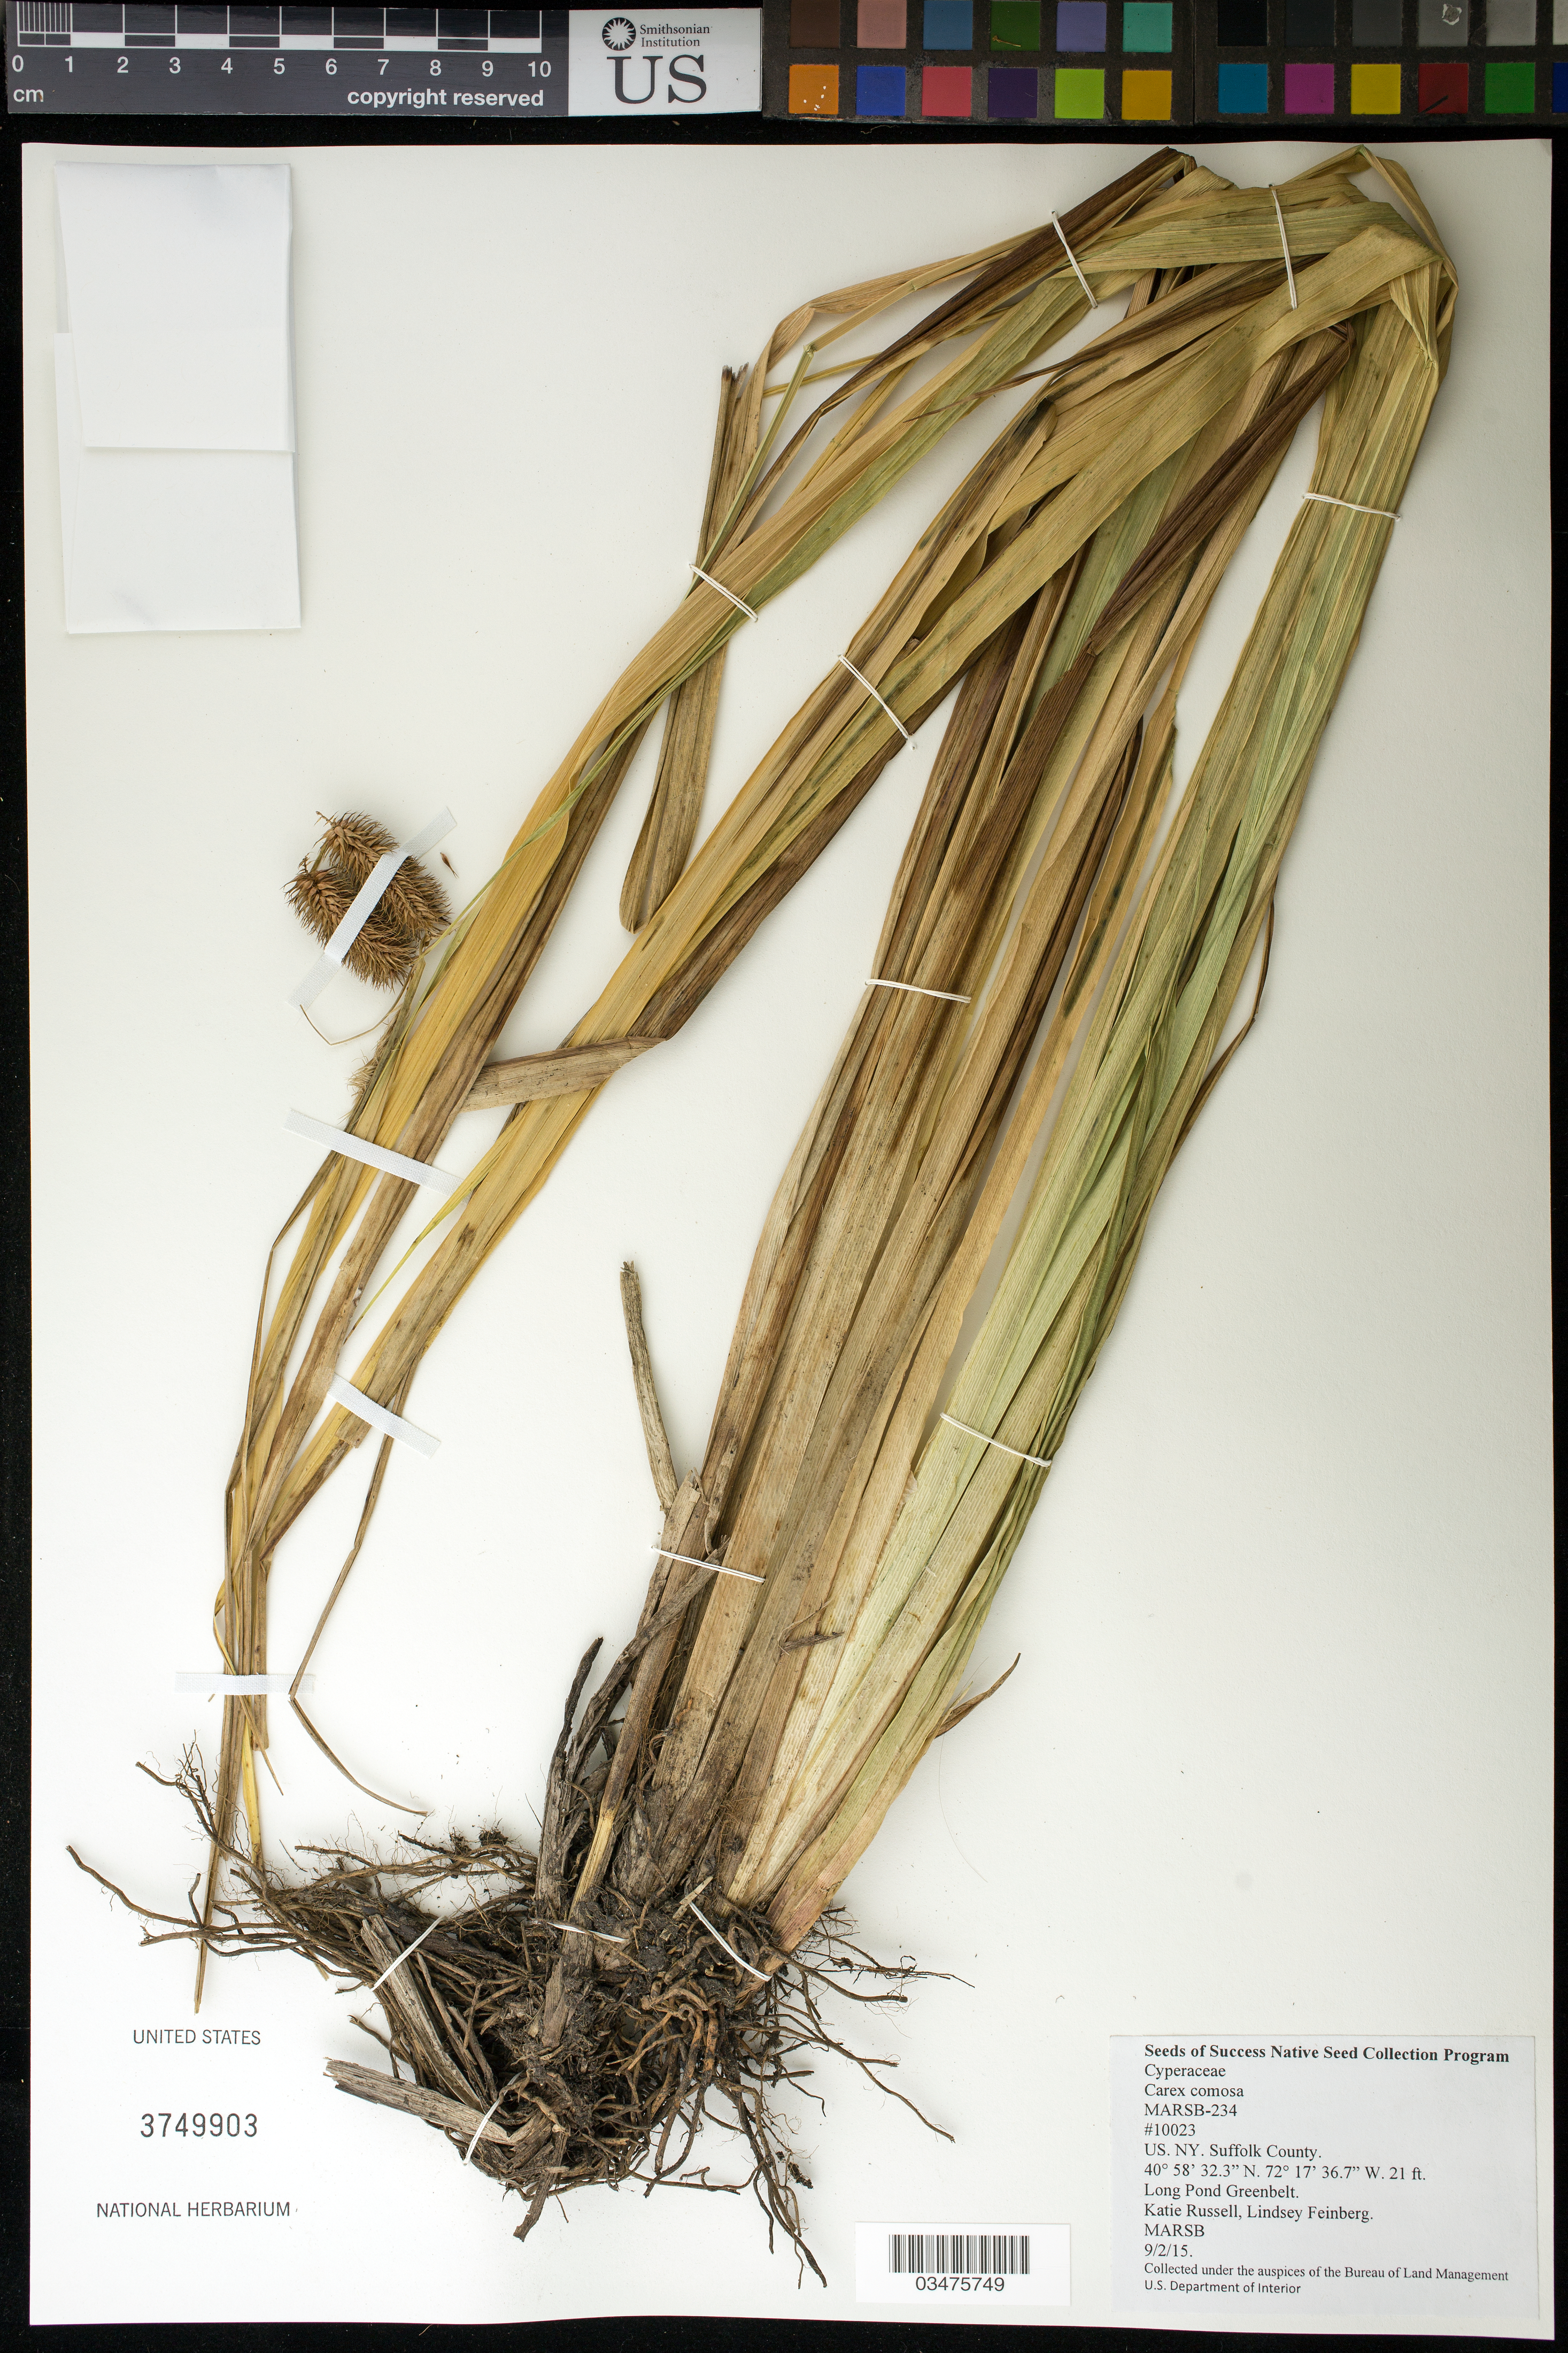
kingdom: Plantae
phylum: Tracheophyta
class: Liliopsida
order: Poales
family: Cyperaceae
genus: Carex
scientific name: Carex comosa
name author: Boott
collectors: K. Russell & L. Feinberg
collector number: MARSB-234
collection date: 2015-09-02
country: United States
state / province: New York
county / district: Suffolk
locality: Long Pond Greenbelt.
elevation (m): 6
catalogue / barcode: US 3749903